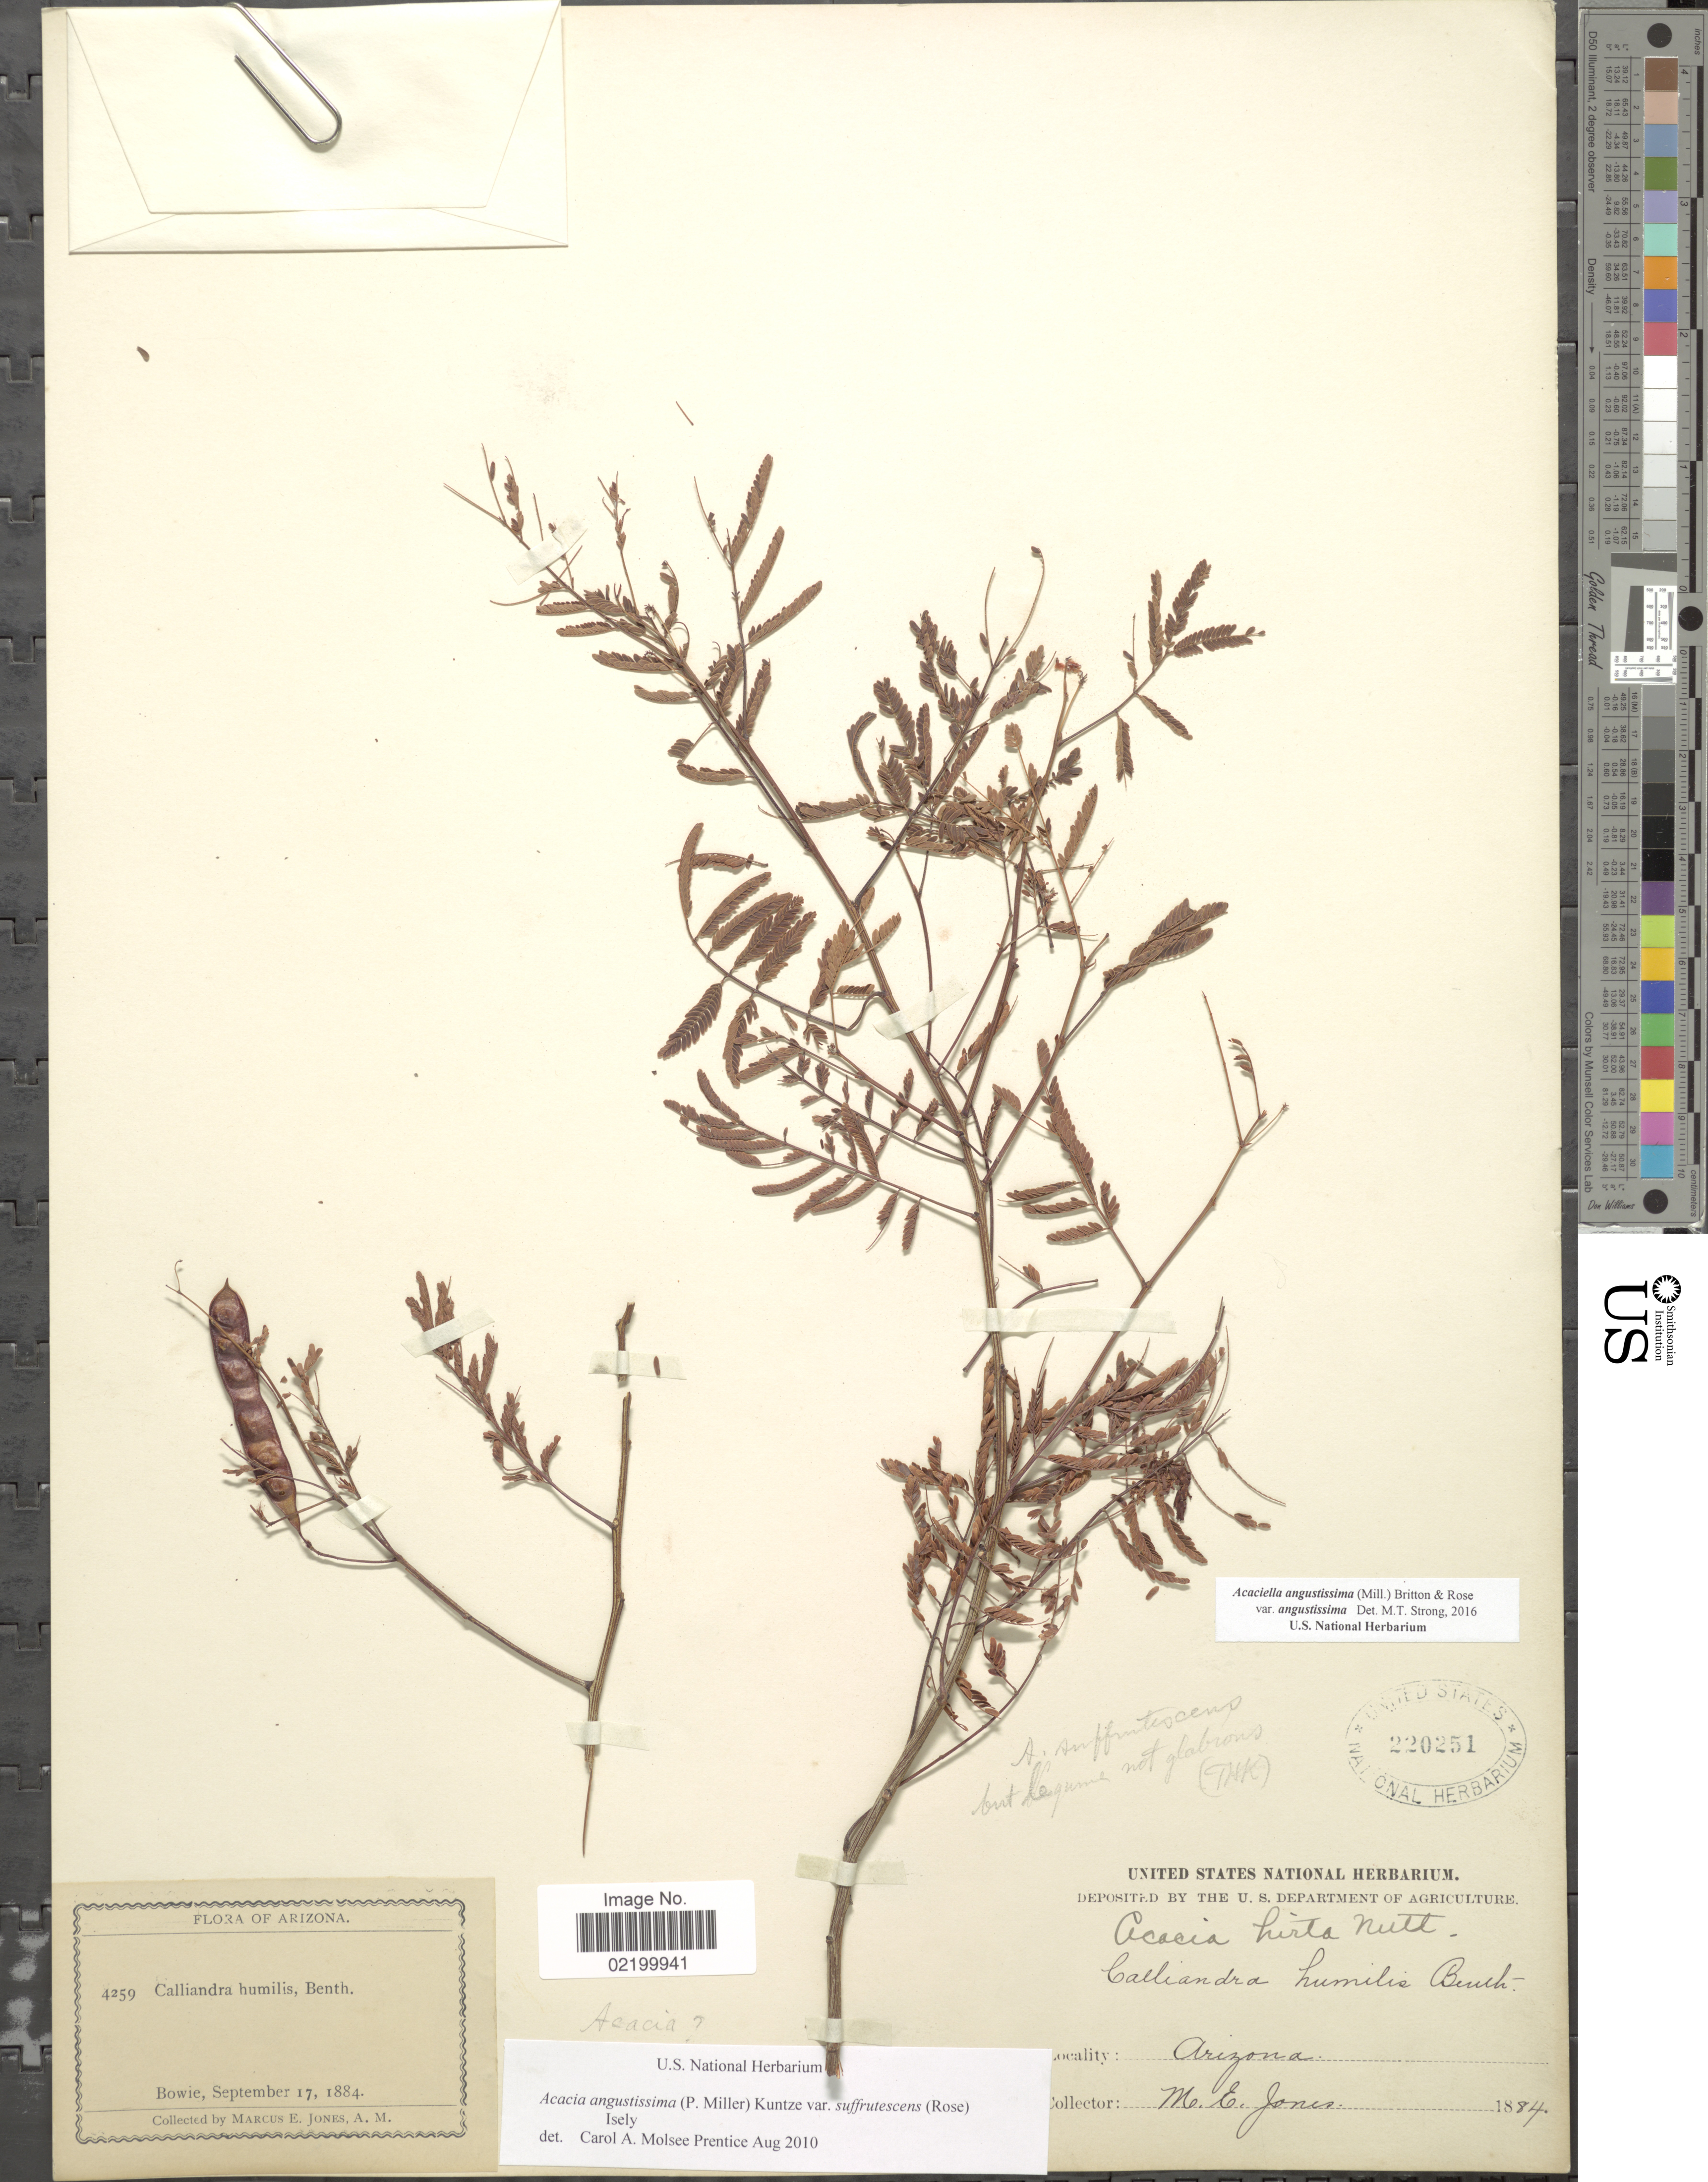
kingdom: Plantae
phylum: Tracheophyta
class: Magnoliopsida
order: Fabales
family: Fabaceae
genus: Acaciella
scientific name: Acaciella angustissima var. angustissima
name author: (Mill.) Britton & Rose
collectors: M. E. Jones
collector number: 4259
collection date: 1884-09-17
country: United States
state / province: Arizona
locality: Bowie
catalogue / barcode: US 220251